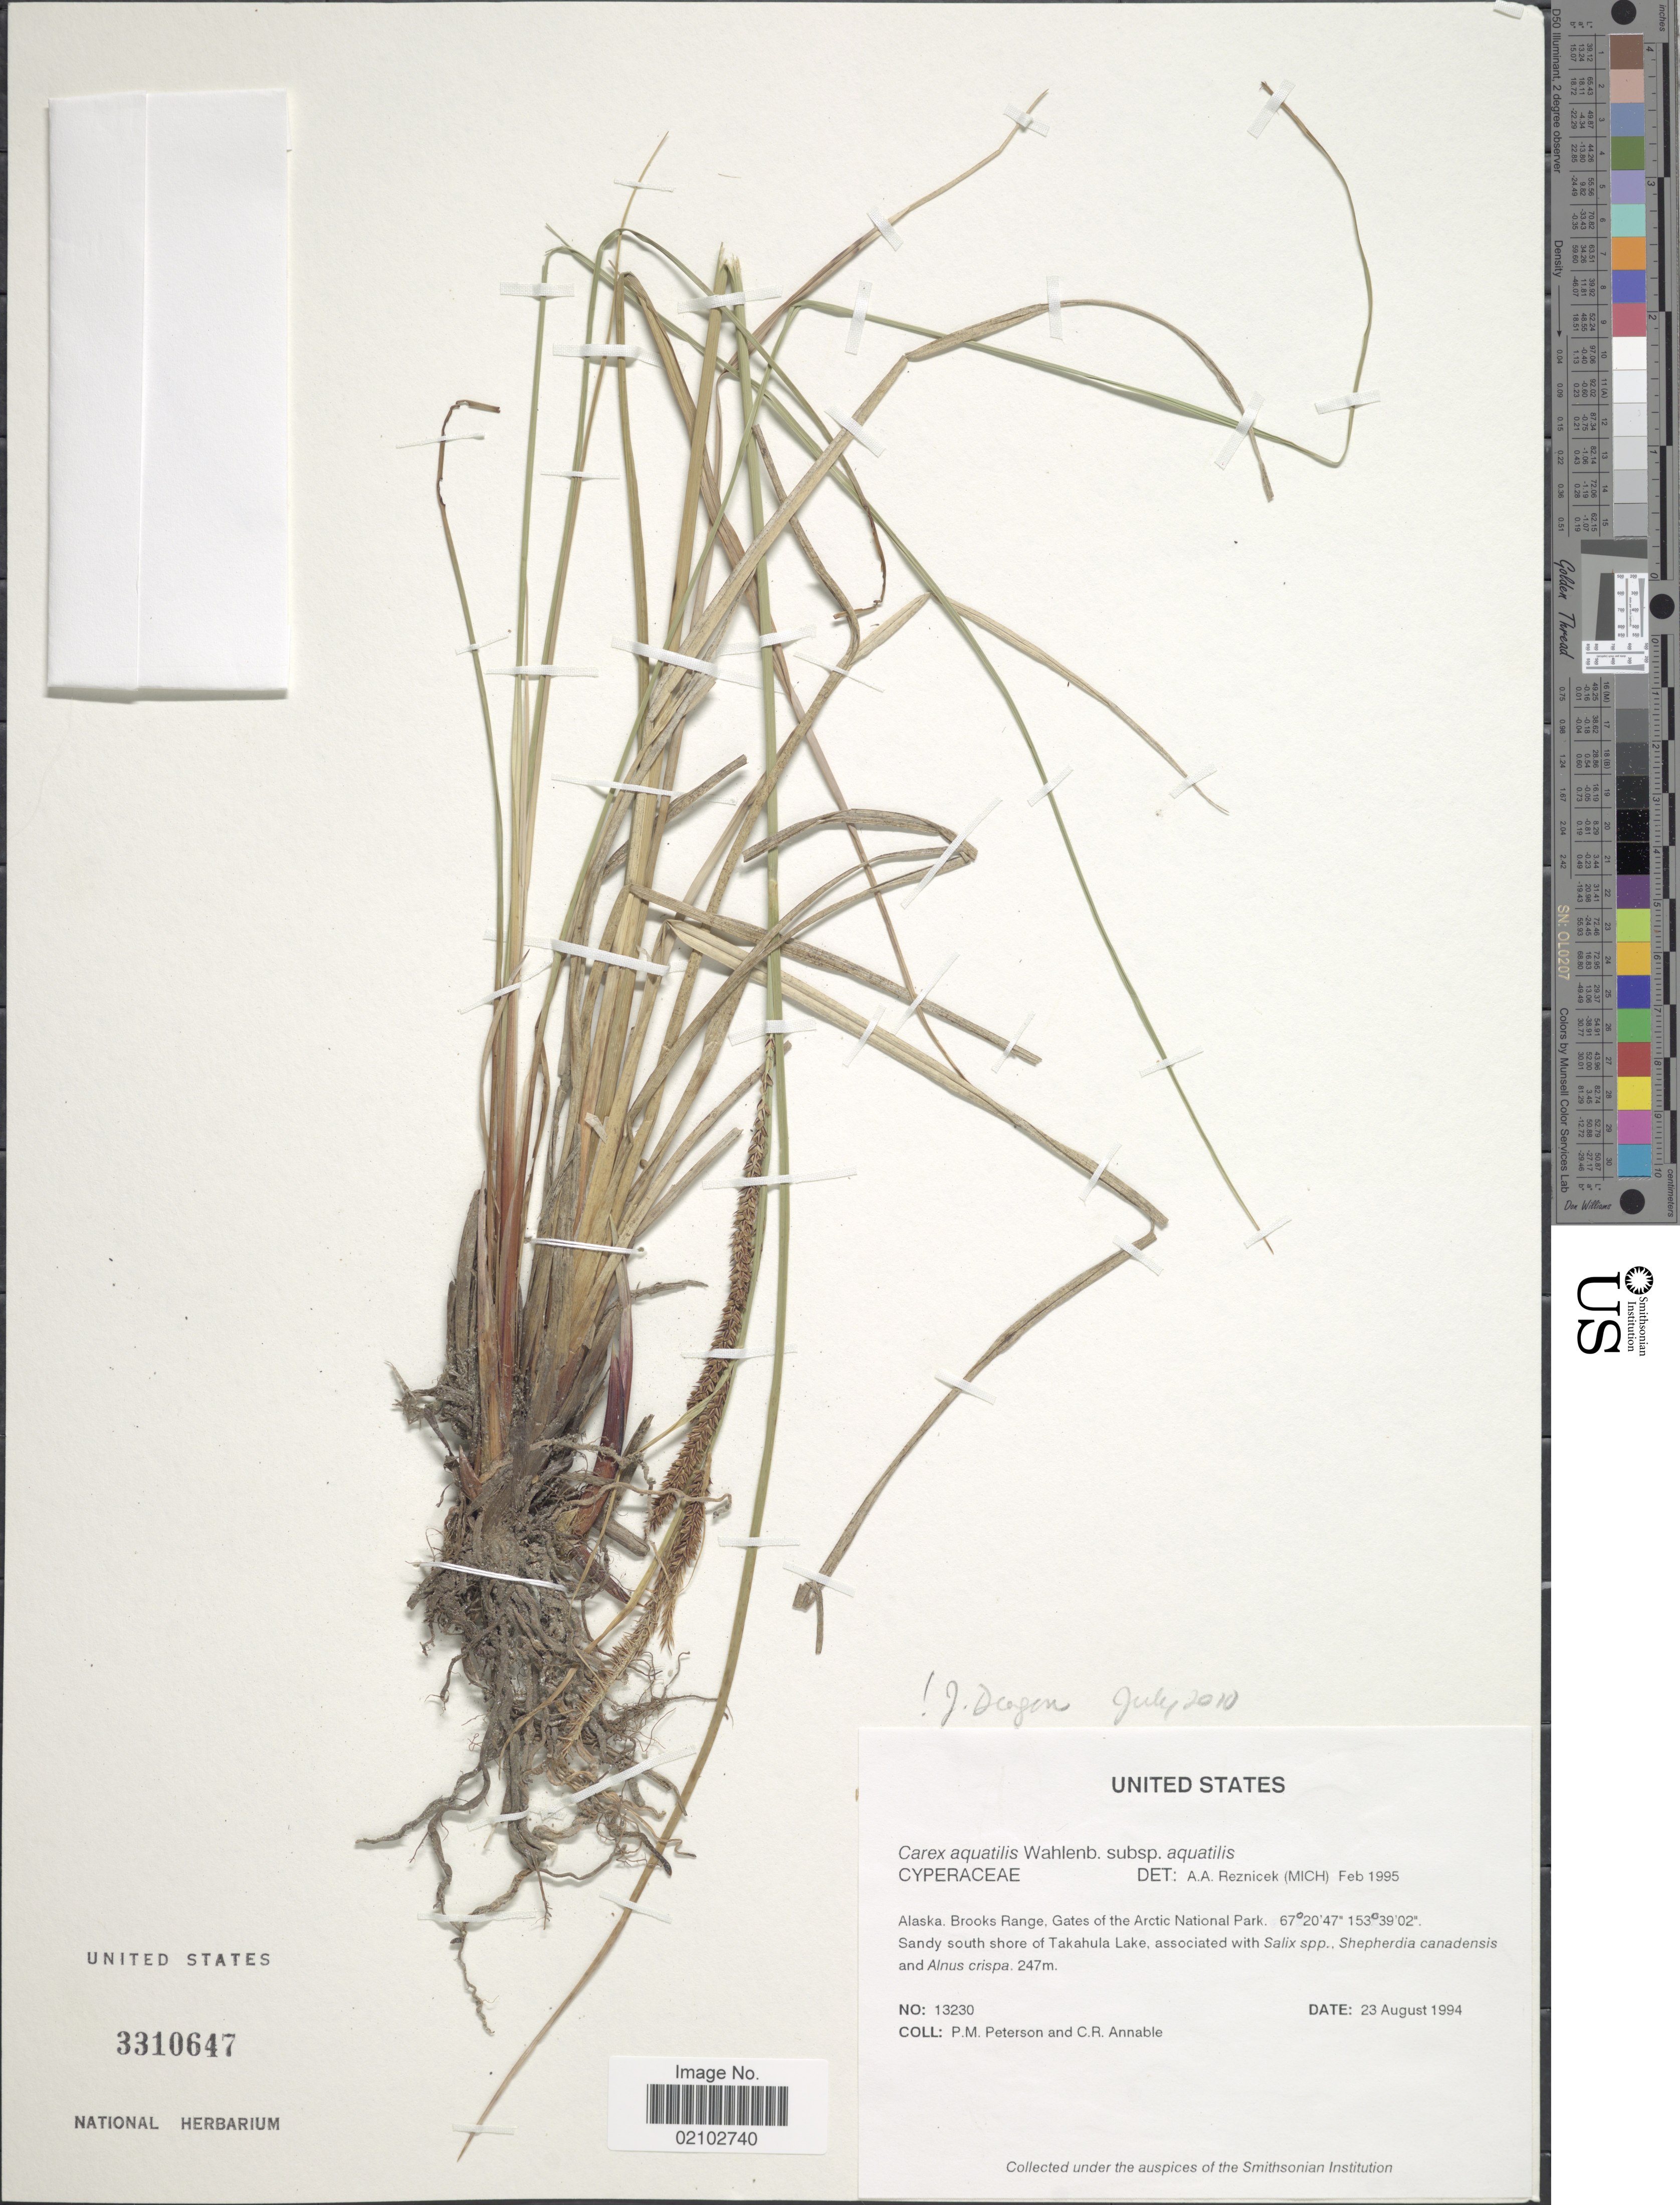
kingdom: Plantae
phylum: Tracheophyta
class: Liliopsida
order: Poales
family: Cyperaceae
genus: Carex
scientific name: Carex aquatilis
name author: Wahlenb.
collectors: P. M. Peterson & C. R. Annable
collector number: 13230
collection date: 1994-08-23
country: United States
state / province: Alaska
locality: Brooks Range, Gates of the Arctic National Park, sandy south shore at Takahula Lake.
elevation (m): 247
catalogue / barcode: US 3310647